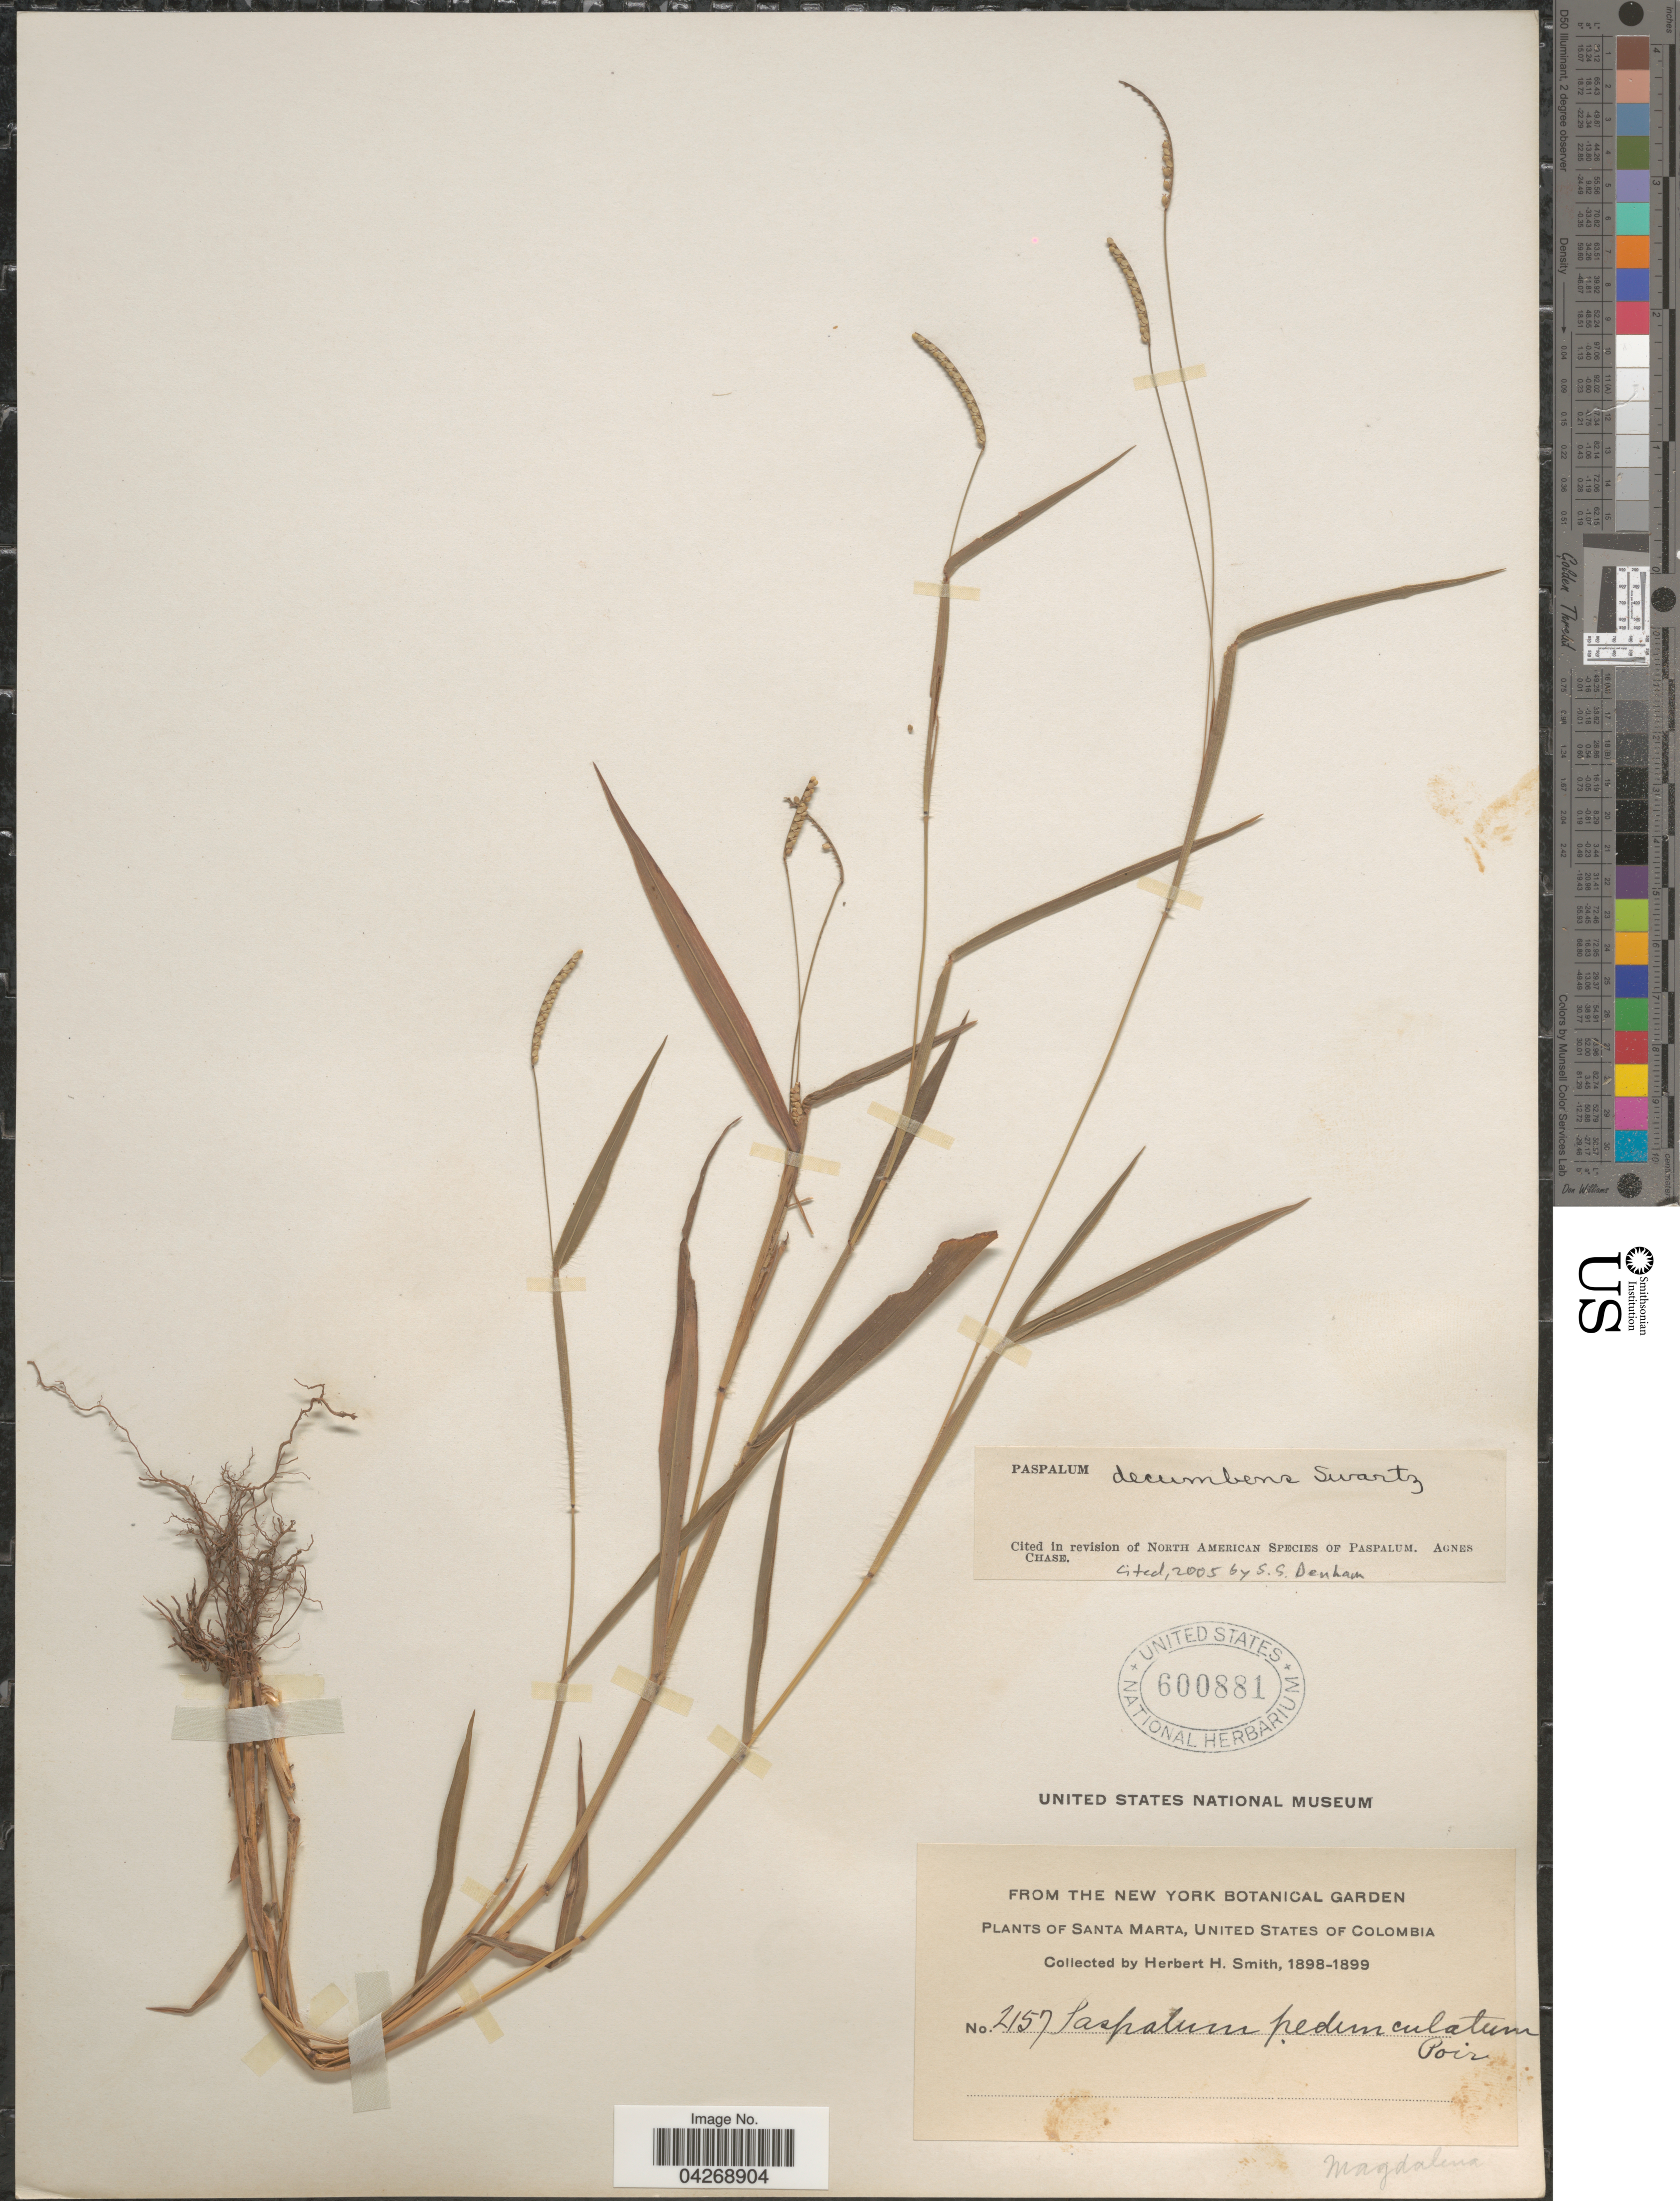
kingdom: Plantae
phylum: Tracheophyta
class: Liliopsida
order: Poales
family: Poaceae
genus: Paspalum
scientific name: Paspalum decumbens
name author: Sw.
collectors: Herbert H. Smith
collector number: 2157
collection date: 1898/1899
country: Colombia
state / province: Magdalena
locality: Santa Marta, United States of Colombia.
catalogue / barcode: US 600881